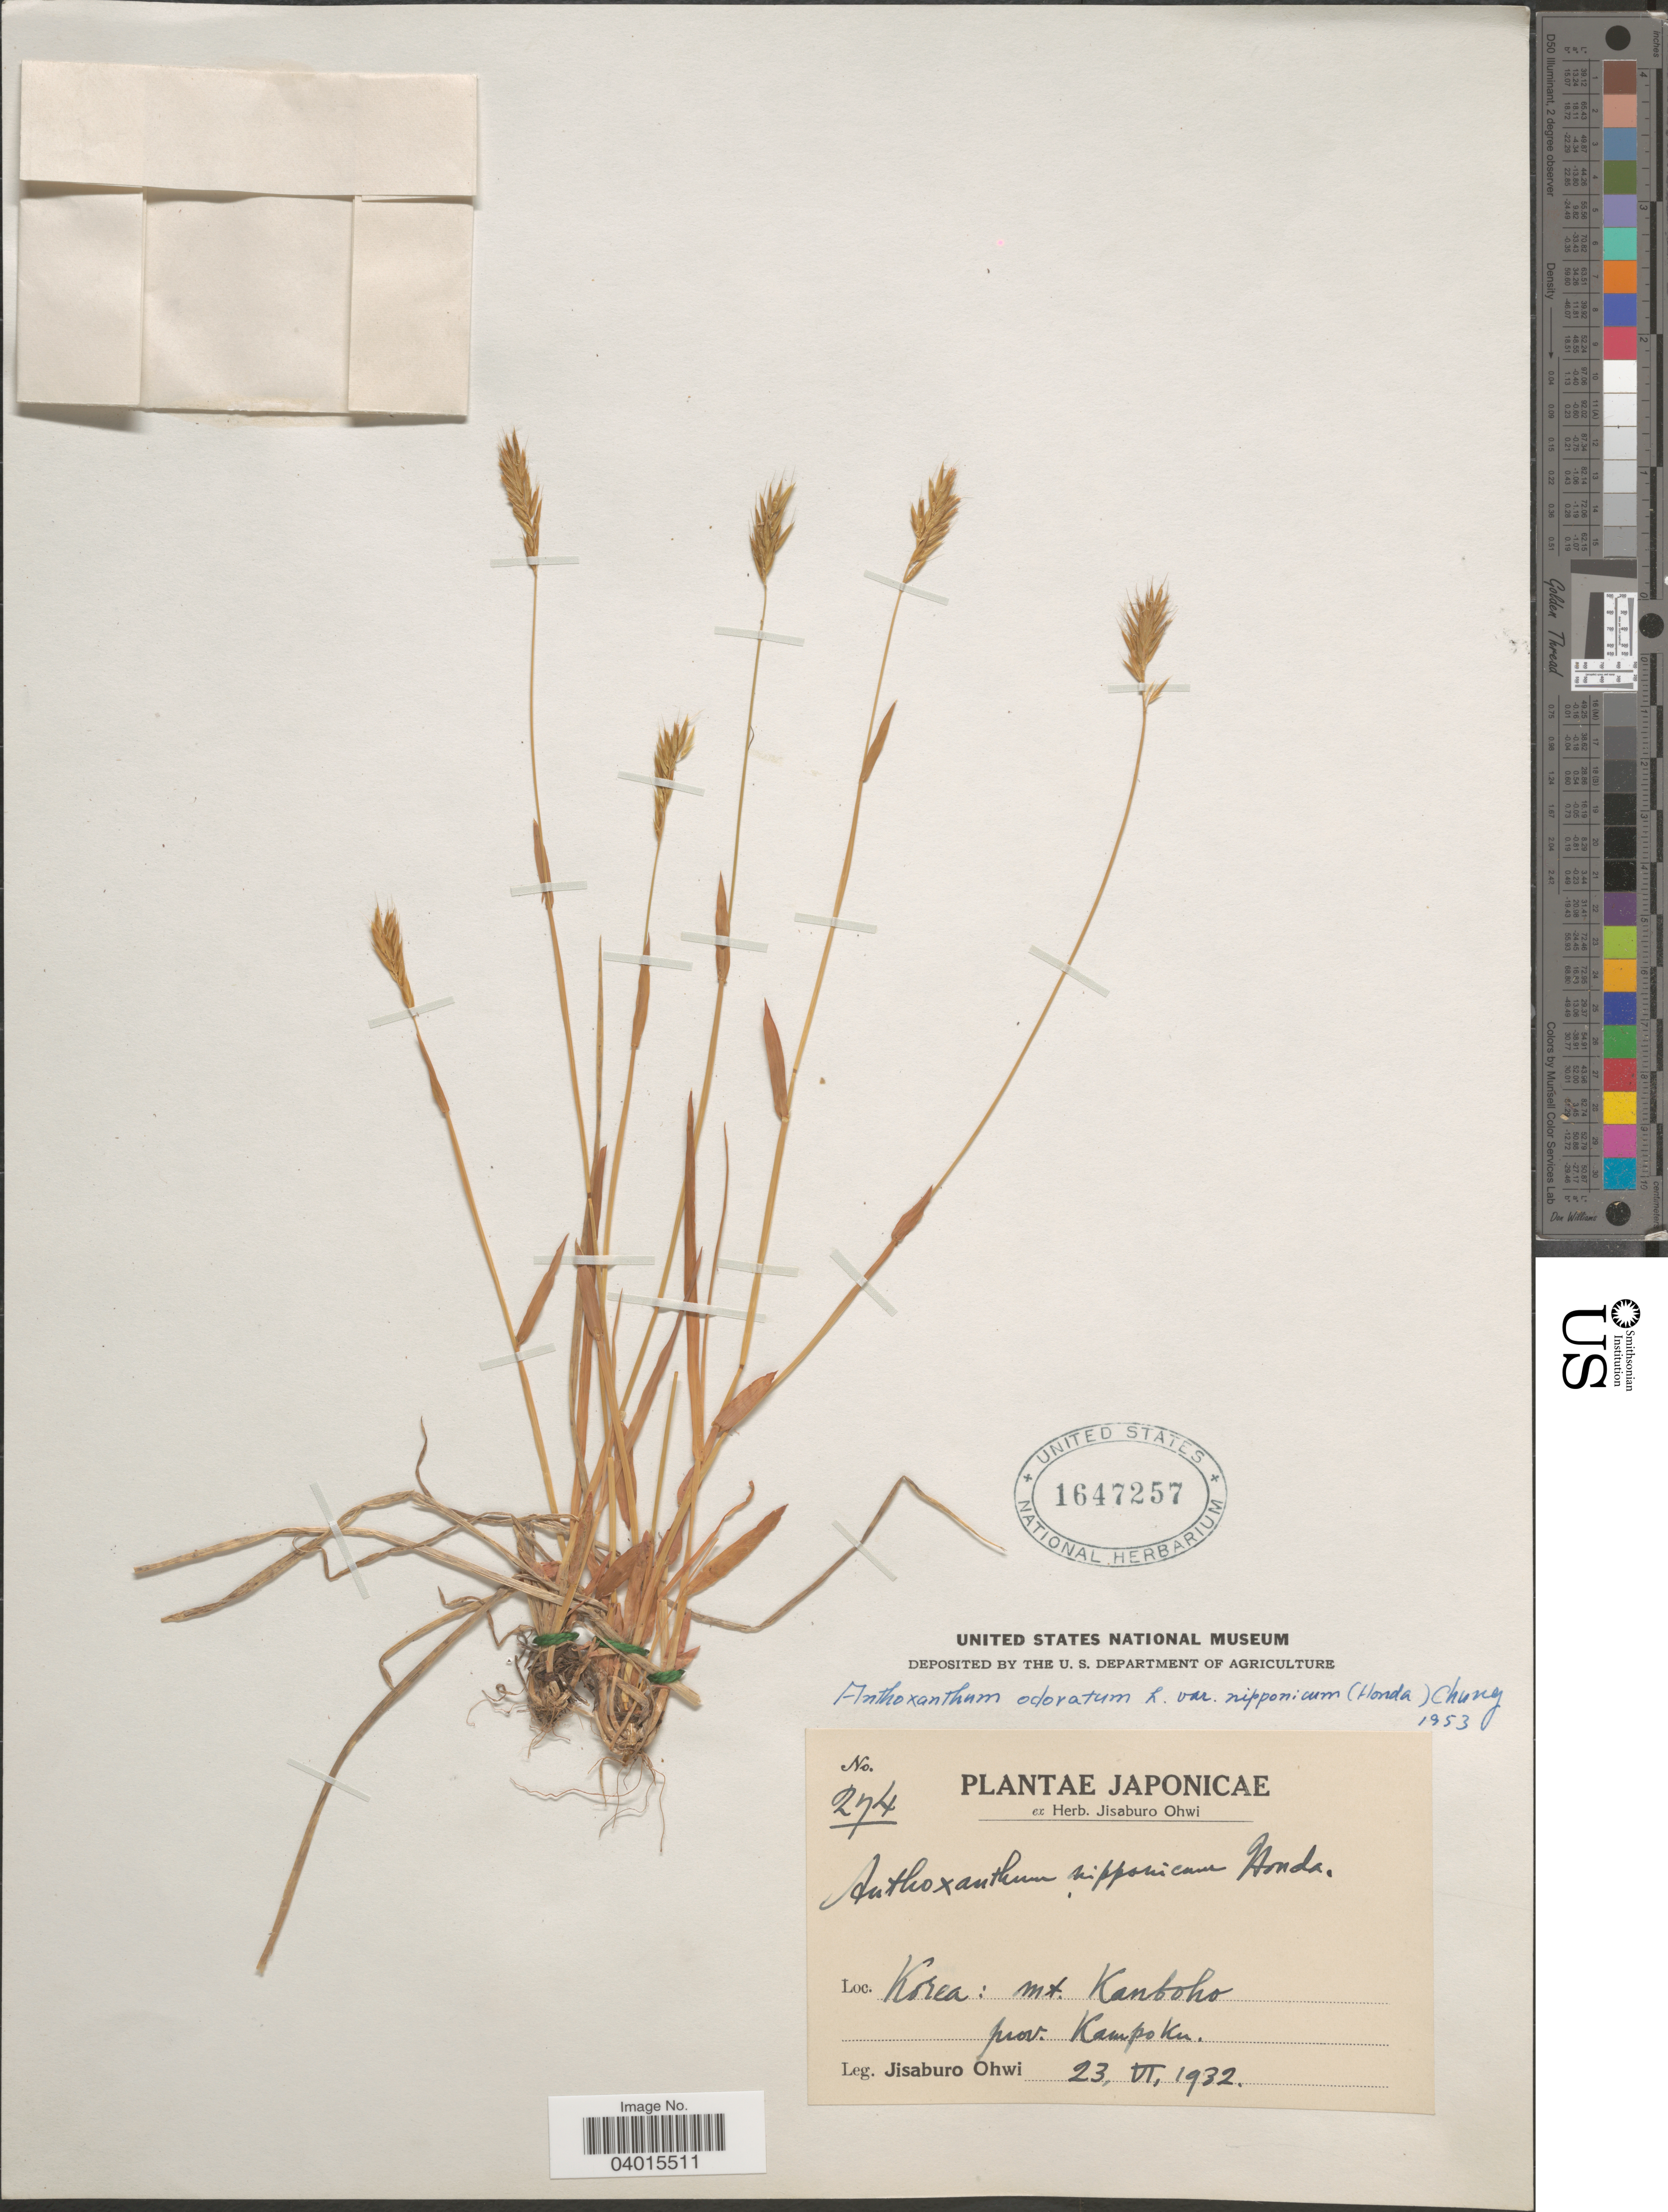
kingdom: Plantae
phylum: Tracheophyta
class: Liliopsida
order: Poales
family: Poaceae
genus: Anthoxanthum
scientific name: Anthoxanthum nipponicum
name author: Honda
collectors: J. Ohwi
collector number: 274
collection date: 1932-06-23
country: North Korea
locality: Mt. Kanboho. Prov. Kampoku.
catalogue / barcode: US 1647257